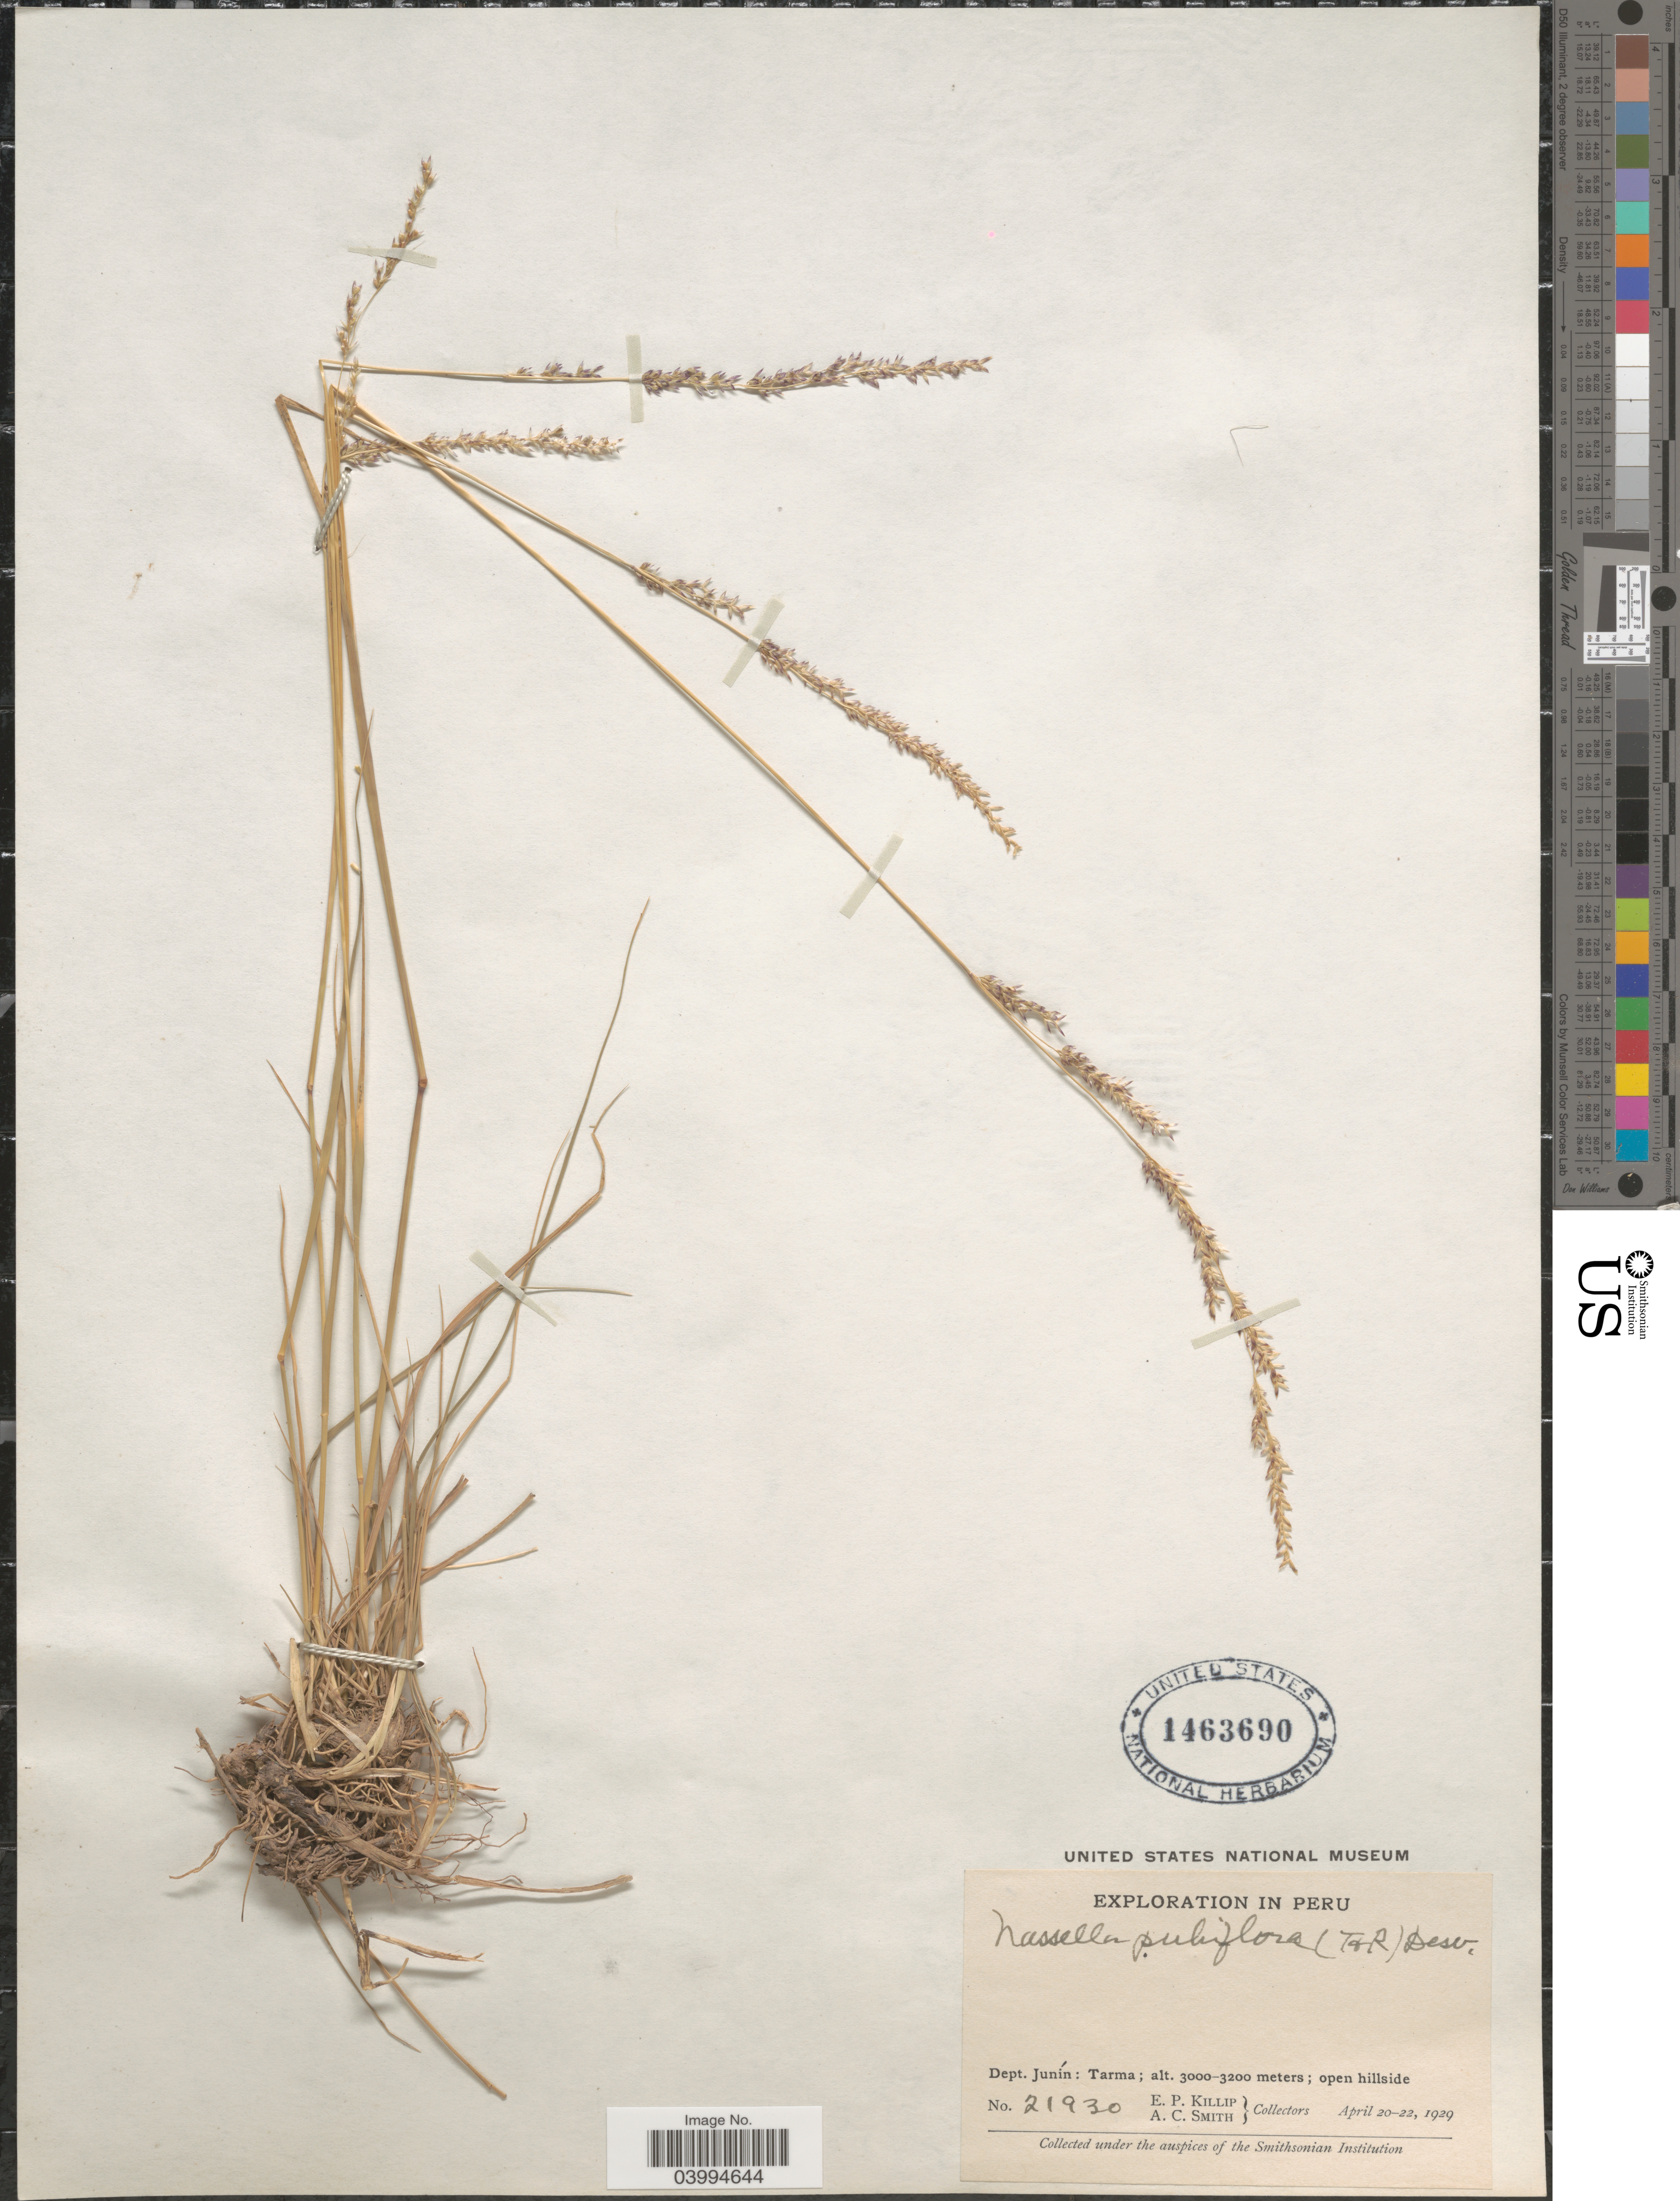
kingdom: Plantae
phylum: Tracheophyta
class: Liliopsida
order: Poales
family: Poaceae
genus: Nassella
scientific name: Nassella pubiflora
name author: (Trin. & Rupr.) É. Desv.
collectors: E. P. Killip & A. C. Smith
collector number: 21930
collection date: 1929-04-20/1929-04-22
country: Peru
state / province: Junín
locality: Dept. Junín: Tarma.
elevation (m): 3000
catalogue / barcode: US 1463690